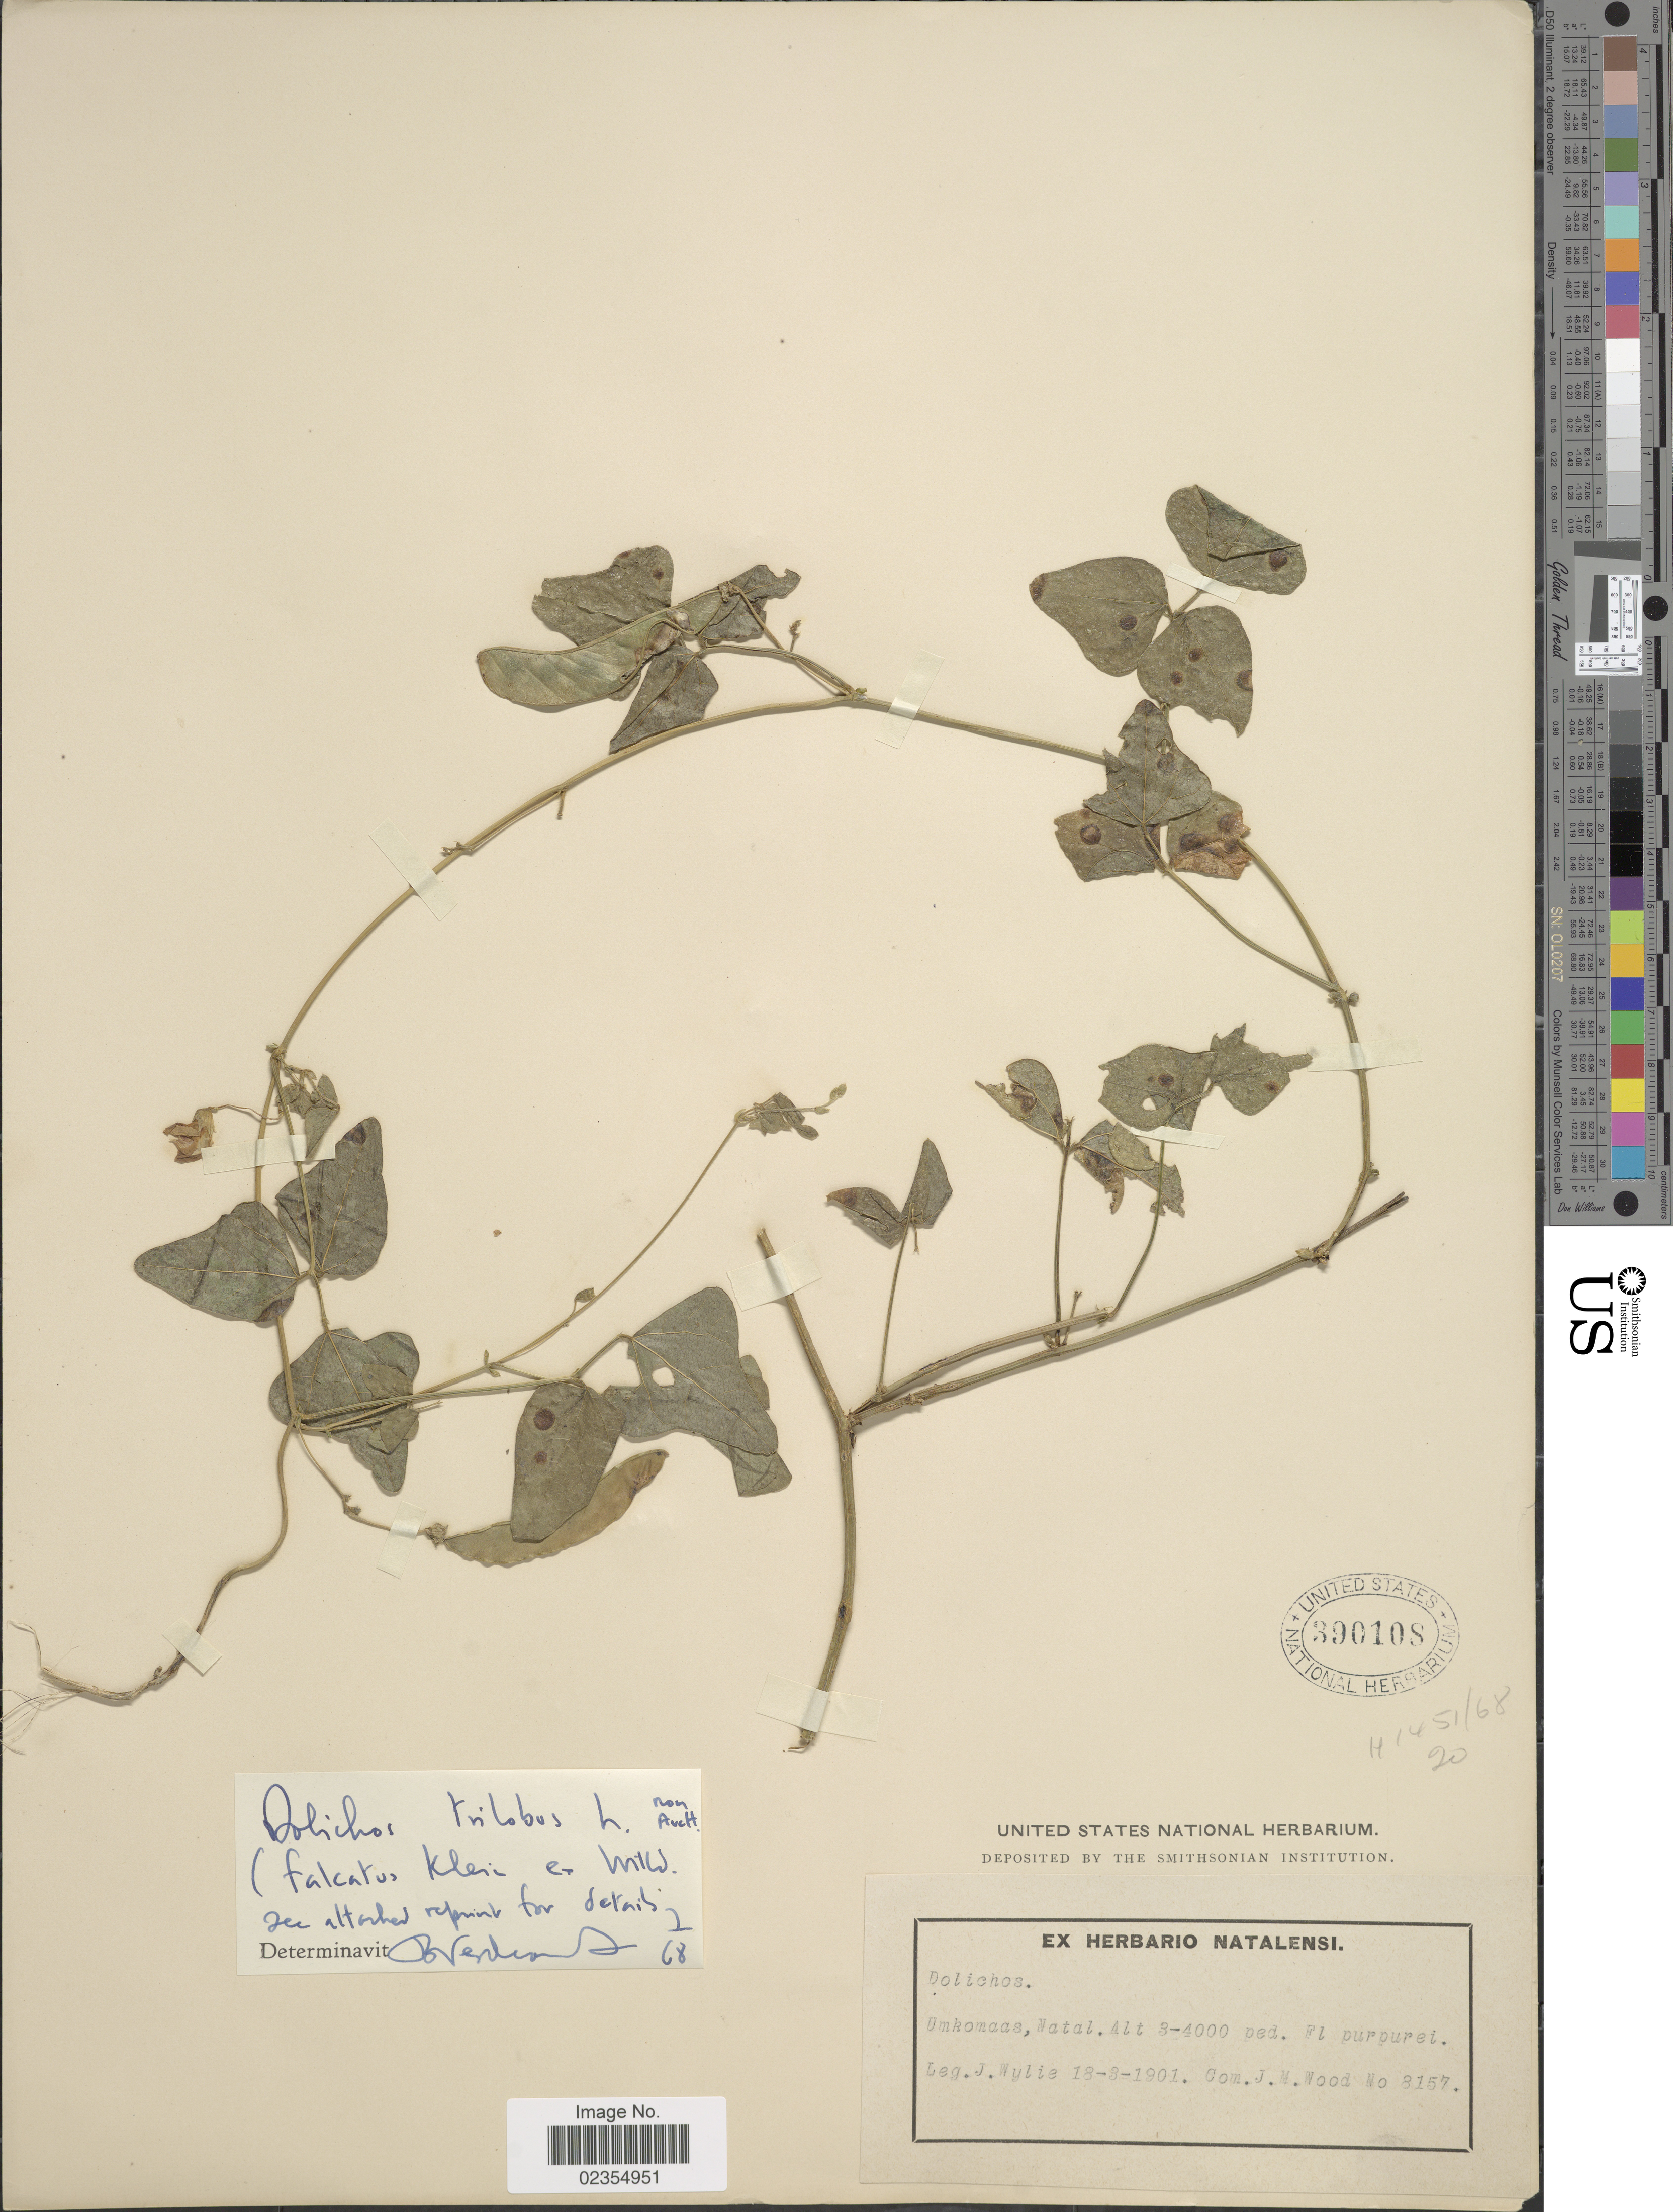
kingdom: Plantae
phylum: Tracheophyta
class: Magnoliopsida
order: Fabales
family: Fabaceae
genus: Dolichos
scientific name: Dolichos trilobus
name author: L.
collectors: J. Wylie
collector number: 8157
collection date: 1901-03-18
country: South Africa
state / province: KwaZulu-Natal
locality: Umkomaas, Natal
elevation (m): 914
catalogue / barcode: US 390108